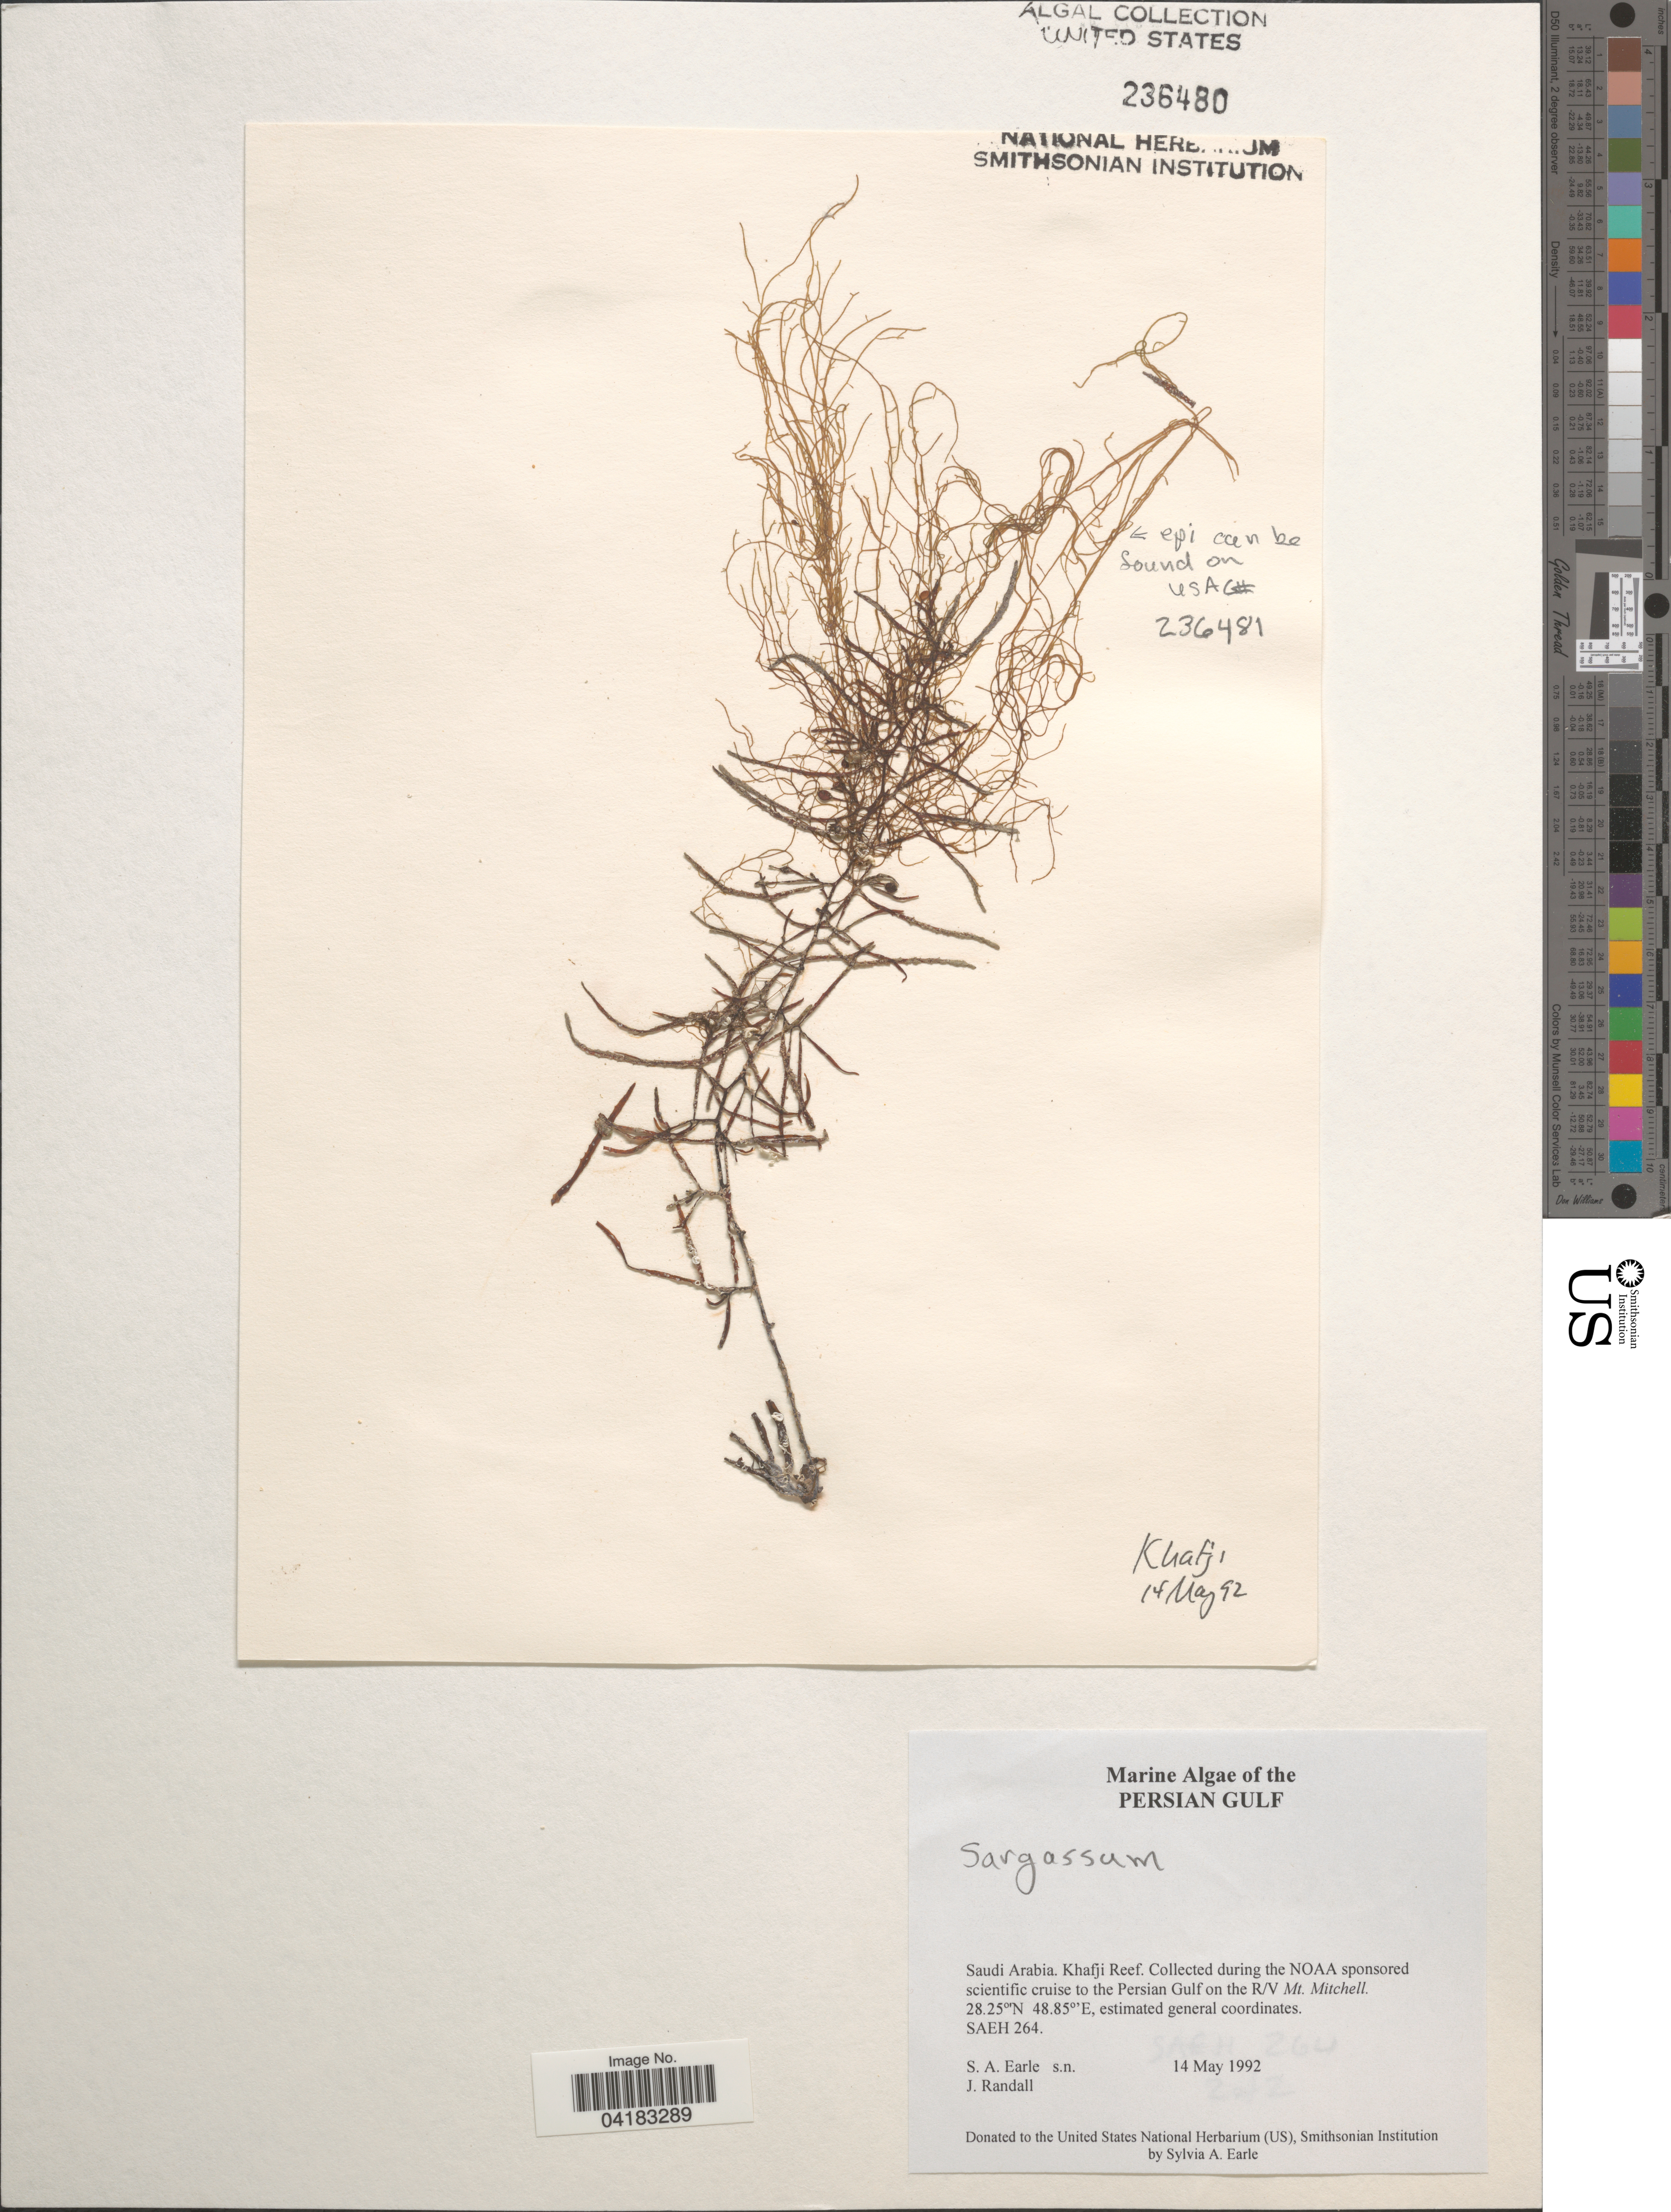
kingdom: Chromista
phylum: Ochrophyta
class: Phaeophyceae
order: Fucales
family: Sargassaceae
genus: Sargassum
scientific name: Sargassum sp.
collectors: S. A. Earle & J. Randall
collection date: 1992-05-14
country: Saudi Arabia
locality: Persian Gulf. Khafji Reef. Scientific cruise to the Persian Gulf on the R/V Mt. Mitchell.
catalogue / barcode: US 236480